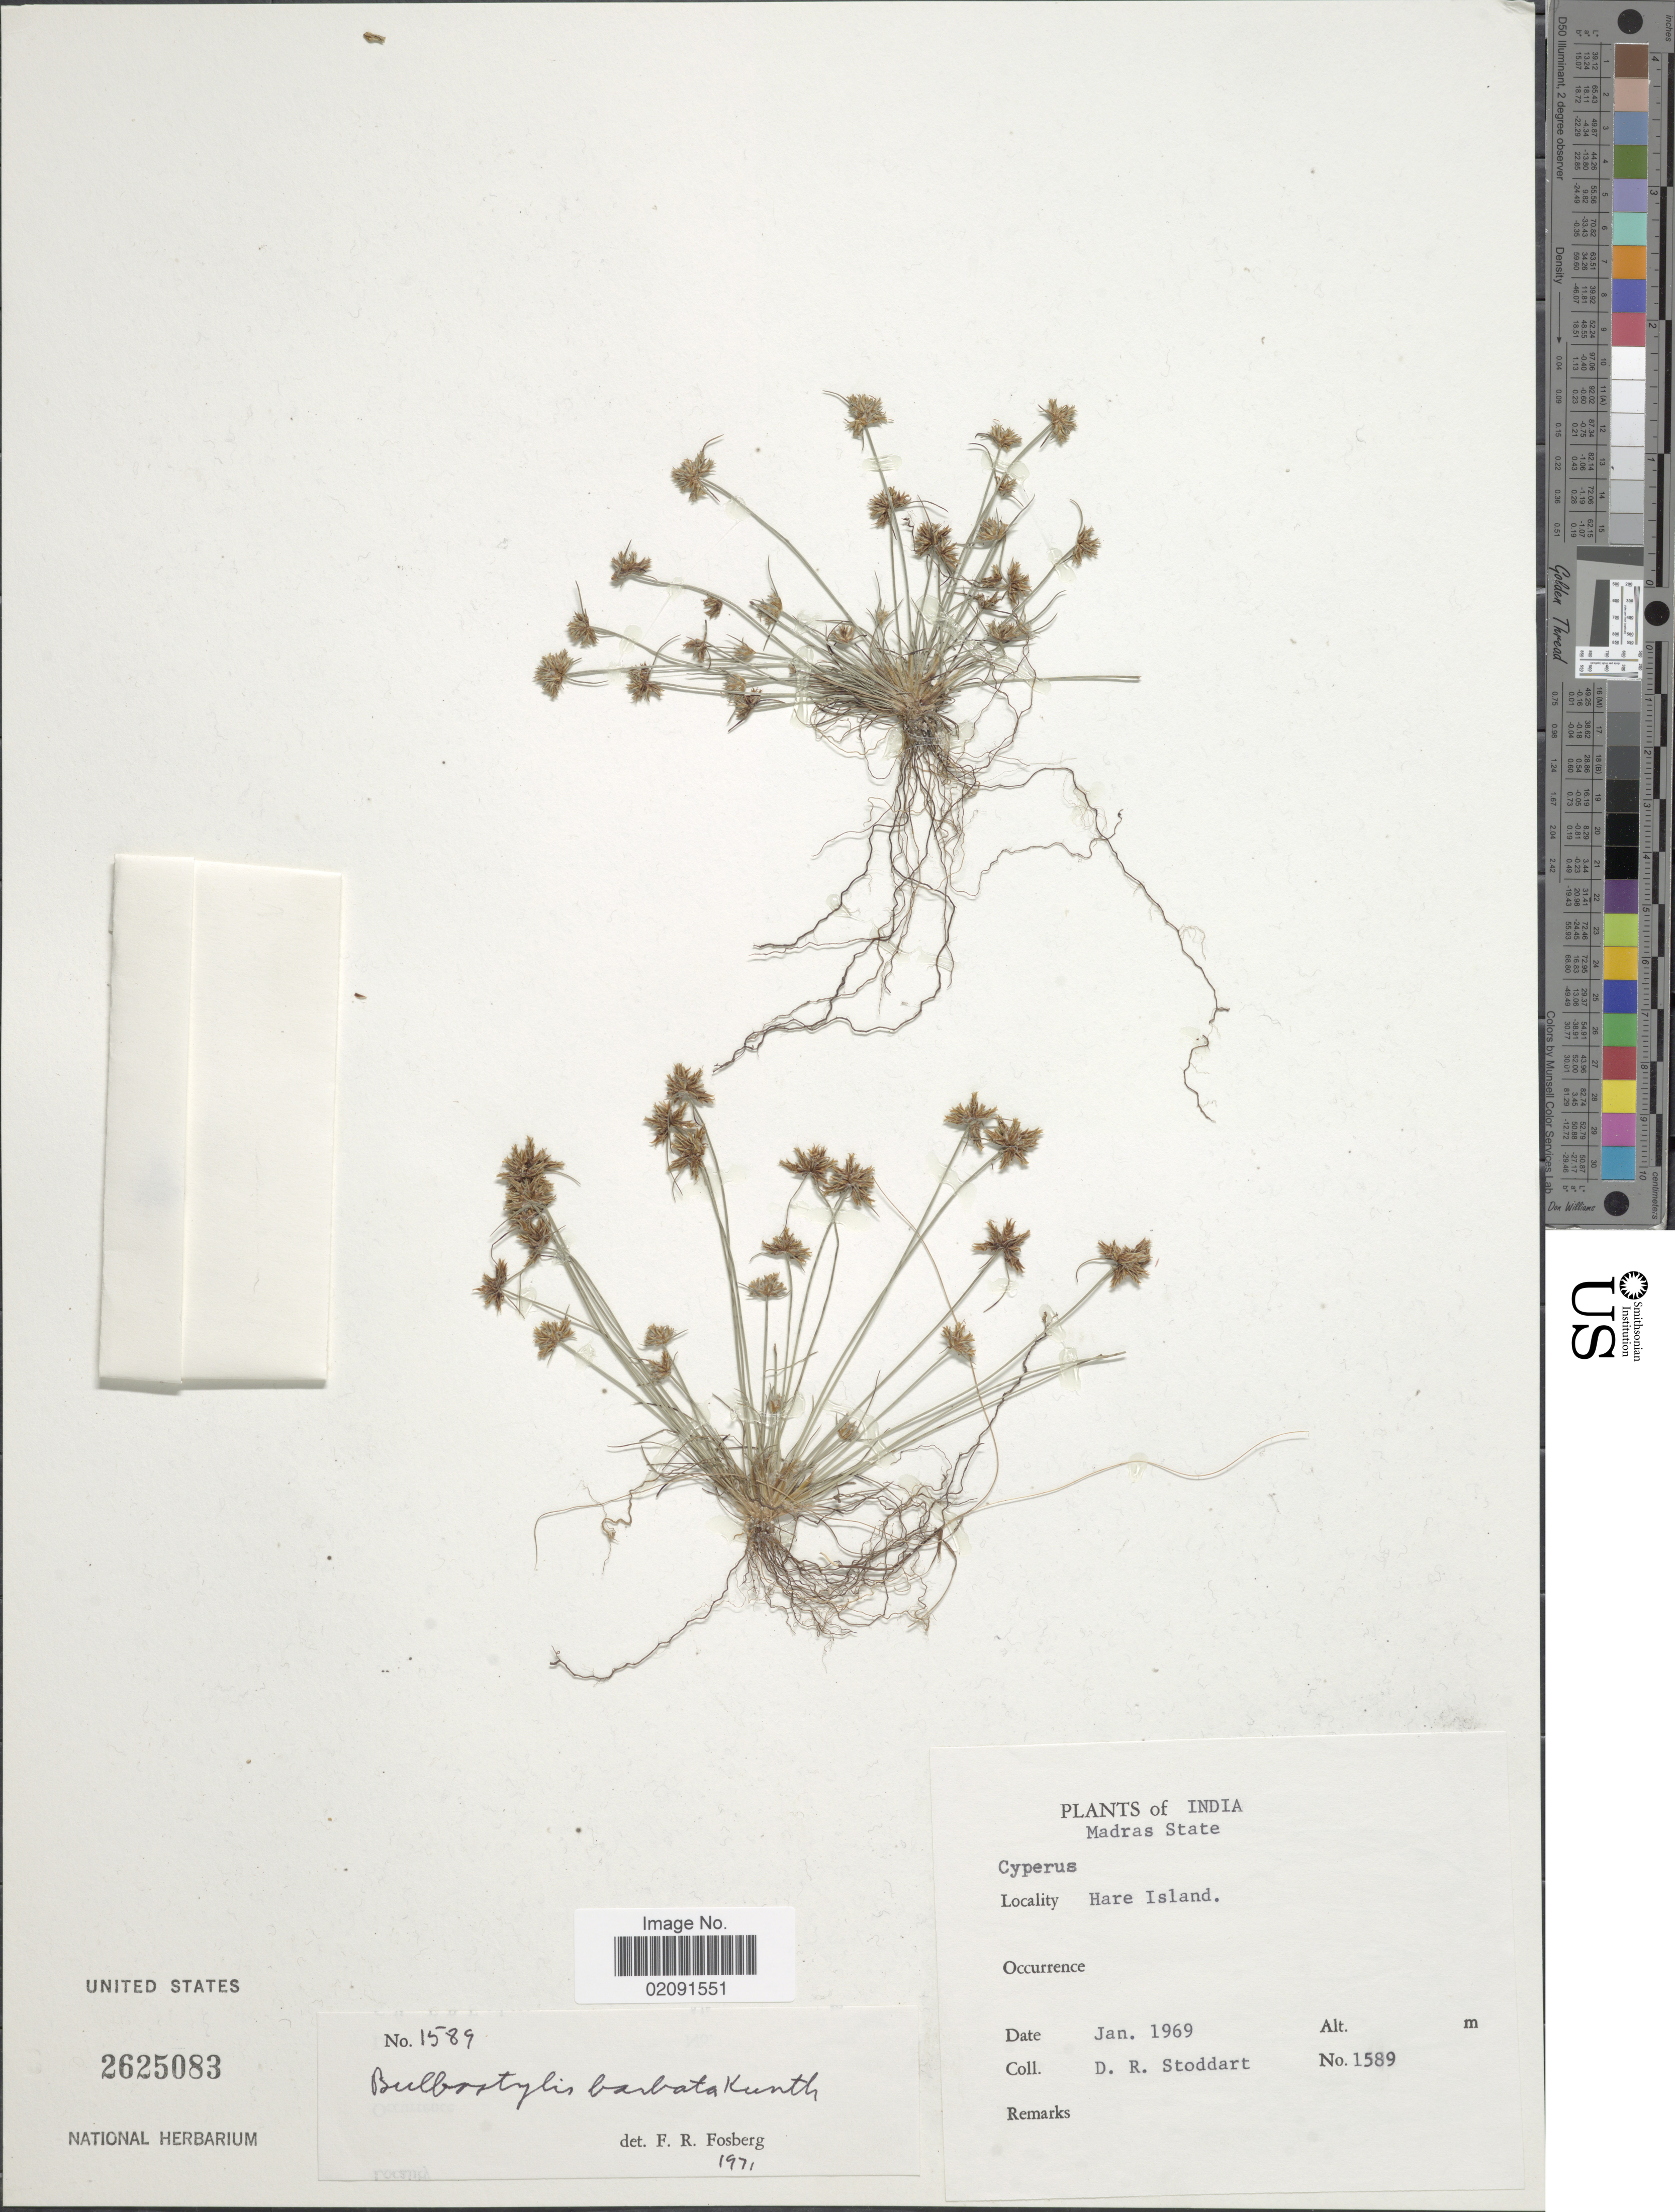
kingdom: Plantae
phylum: Tracheophyta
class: Liliopsida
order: Poales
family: Cyperaceae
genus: Bulbostylis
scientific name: Bulbostylis barbata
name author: (Rottb.) C.B. Clarke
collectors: D. R. Stoddart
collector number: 1589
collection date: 1969-01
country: India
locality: Madras State, Hare Island.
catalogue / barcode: US 2625083